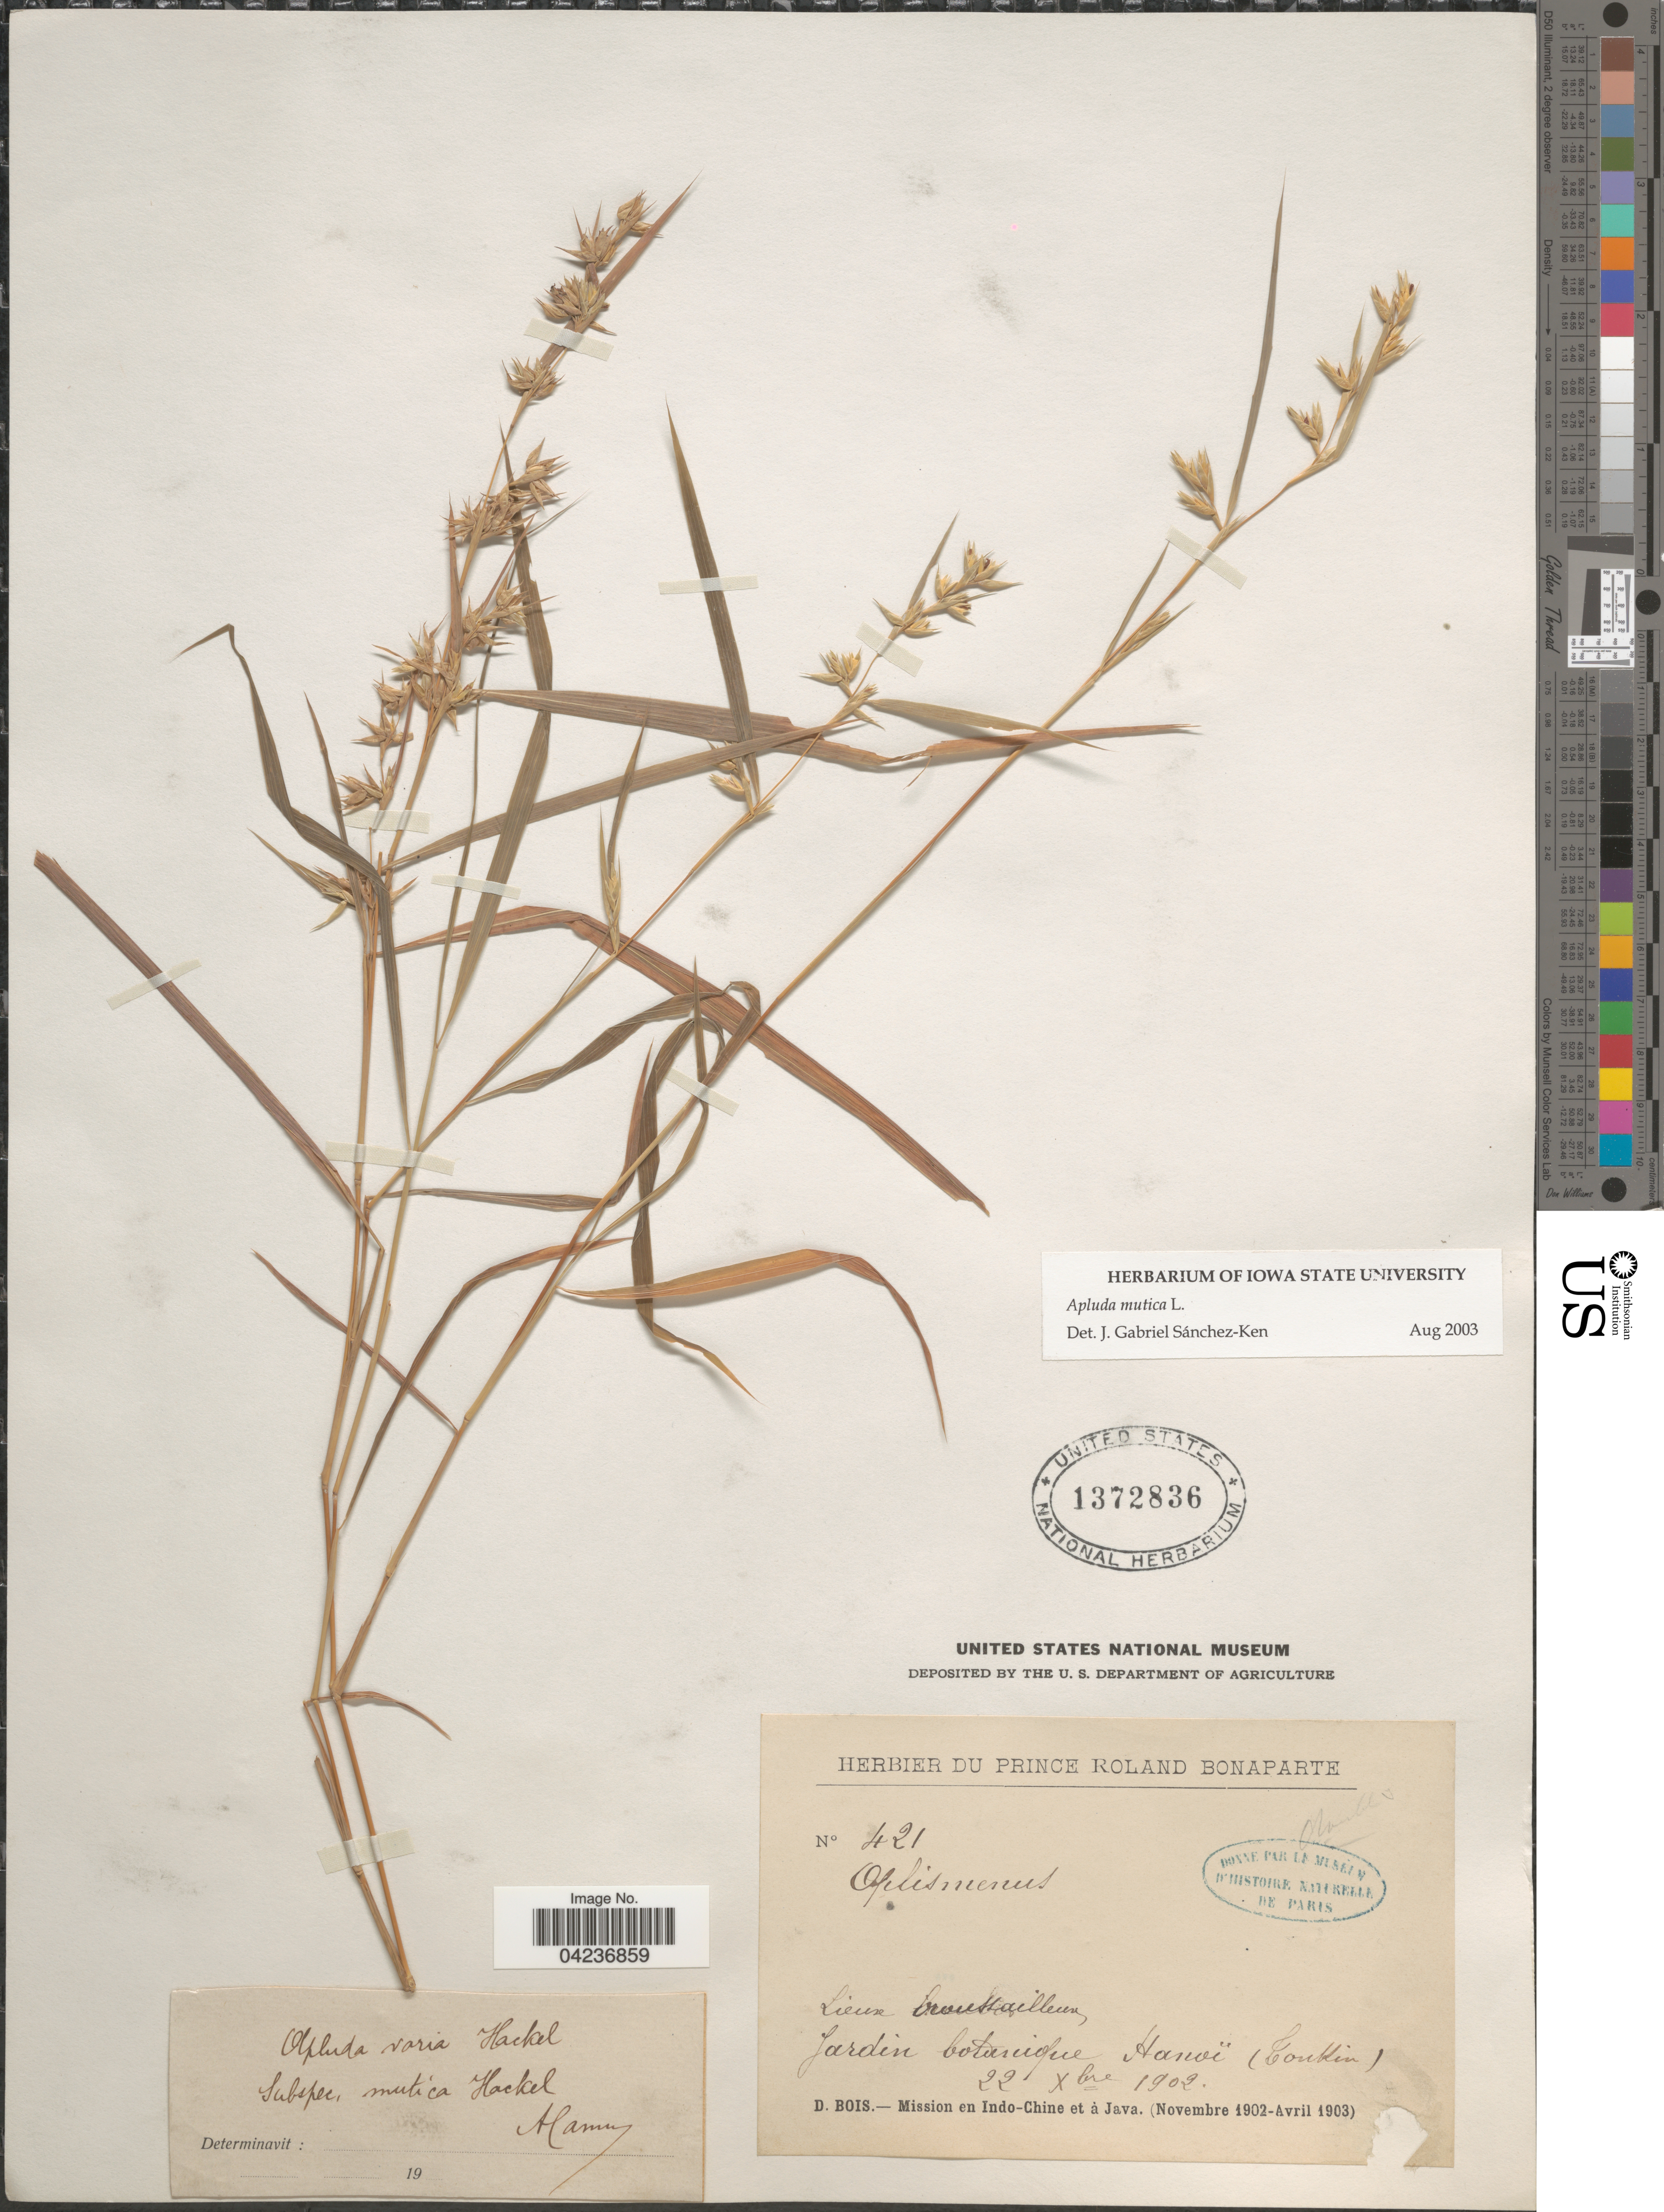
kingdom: Plantae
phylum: Tracheophyta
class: Liliopsida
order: Poales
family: Poaceae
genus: Apluda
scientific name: Apluda mutica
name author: L.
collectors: D. Bois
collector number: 421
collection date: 1902-12-22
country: Vietnam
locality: Lieux broussailleux. Jardin botanique Hanoï (Tonkin). Mission en Indo-Chine et à Java. (Novembre 1902-Avril 1903).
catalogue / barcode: US 1372836